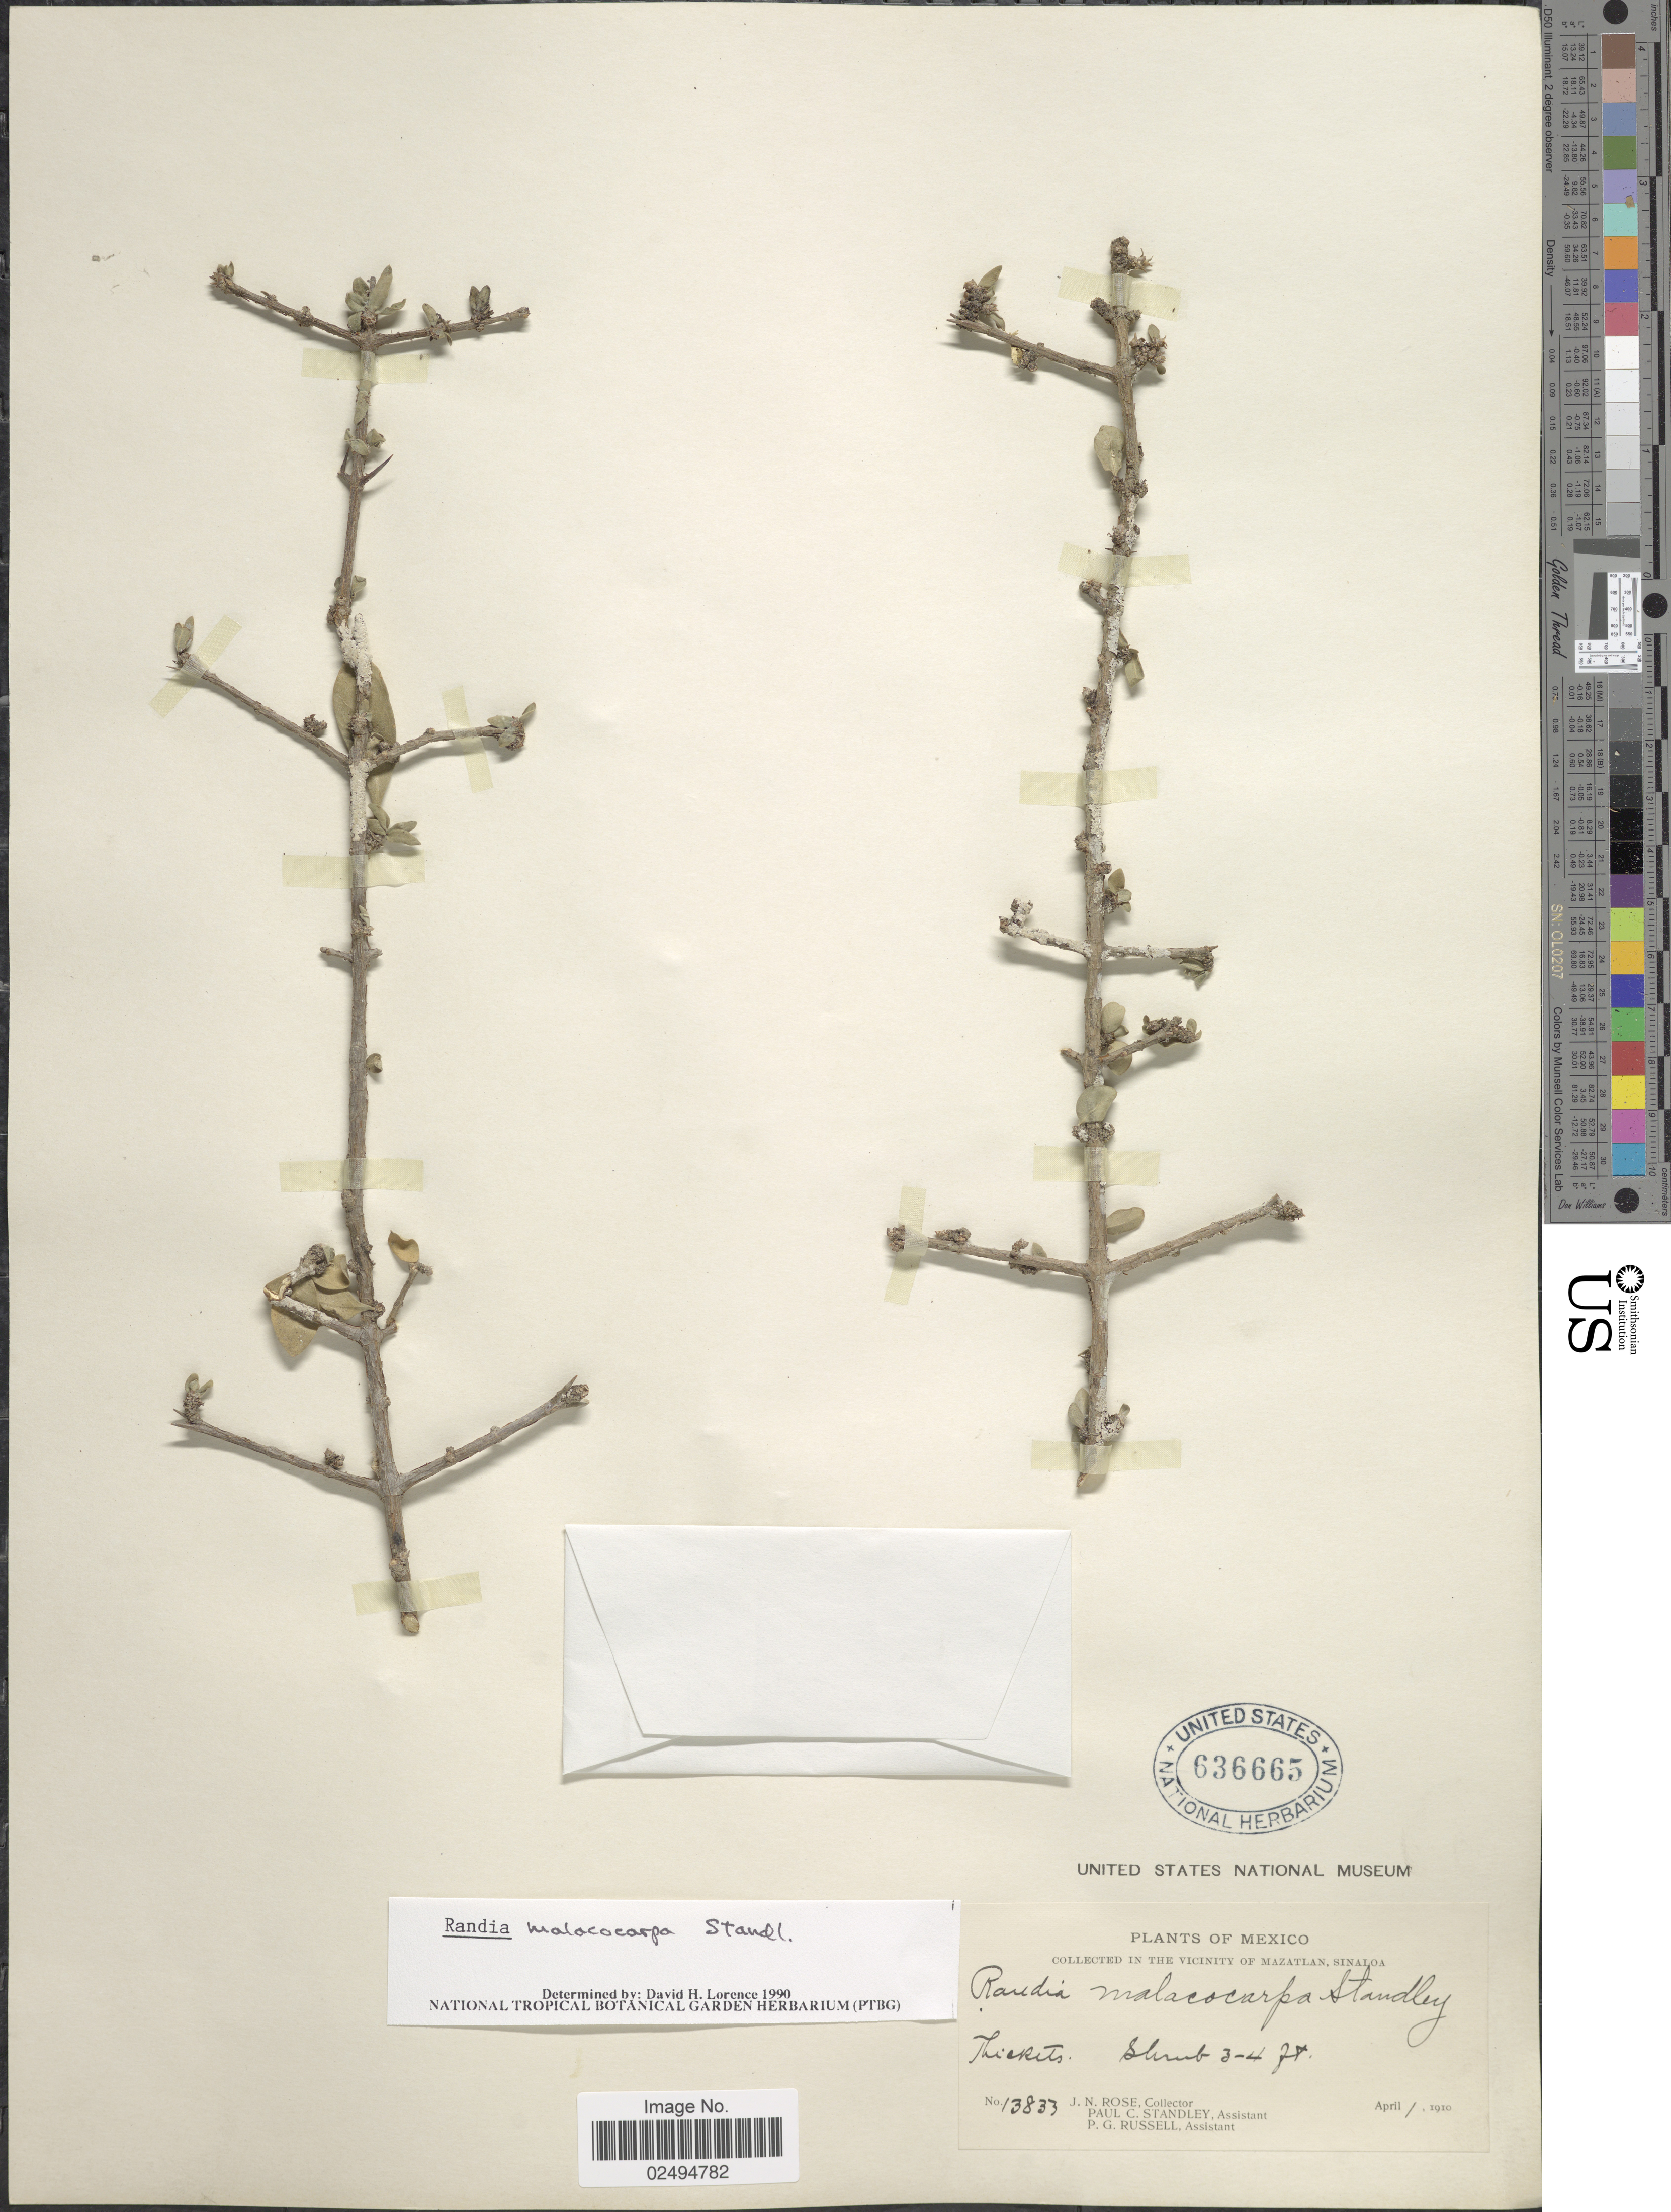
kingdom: Plantae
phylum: Tracheophyta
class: Magnoliopsida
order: Gentianales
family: Rubiaceae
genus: Randia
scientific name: Randia malacocarpa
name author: Standl.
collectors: J. N. Rose, P. C. Standley & P. G. Russell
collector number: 13833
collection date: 1910-04-01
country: Mexico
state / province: Sinaloa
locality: Vicinity of Mazatlan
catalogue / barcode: US 636665